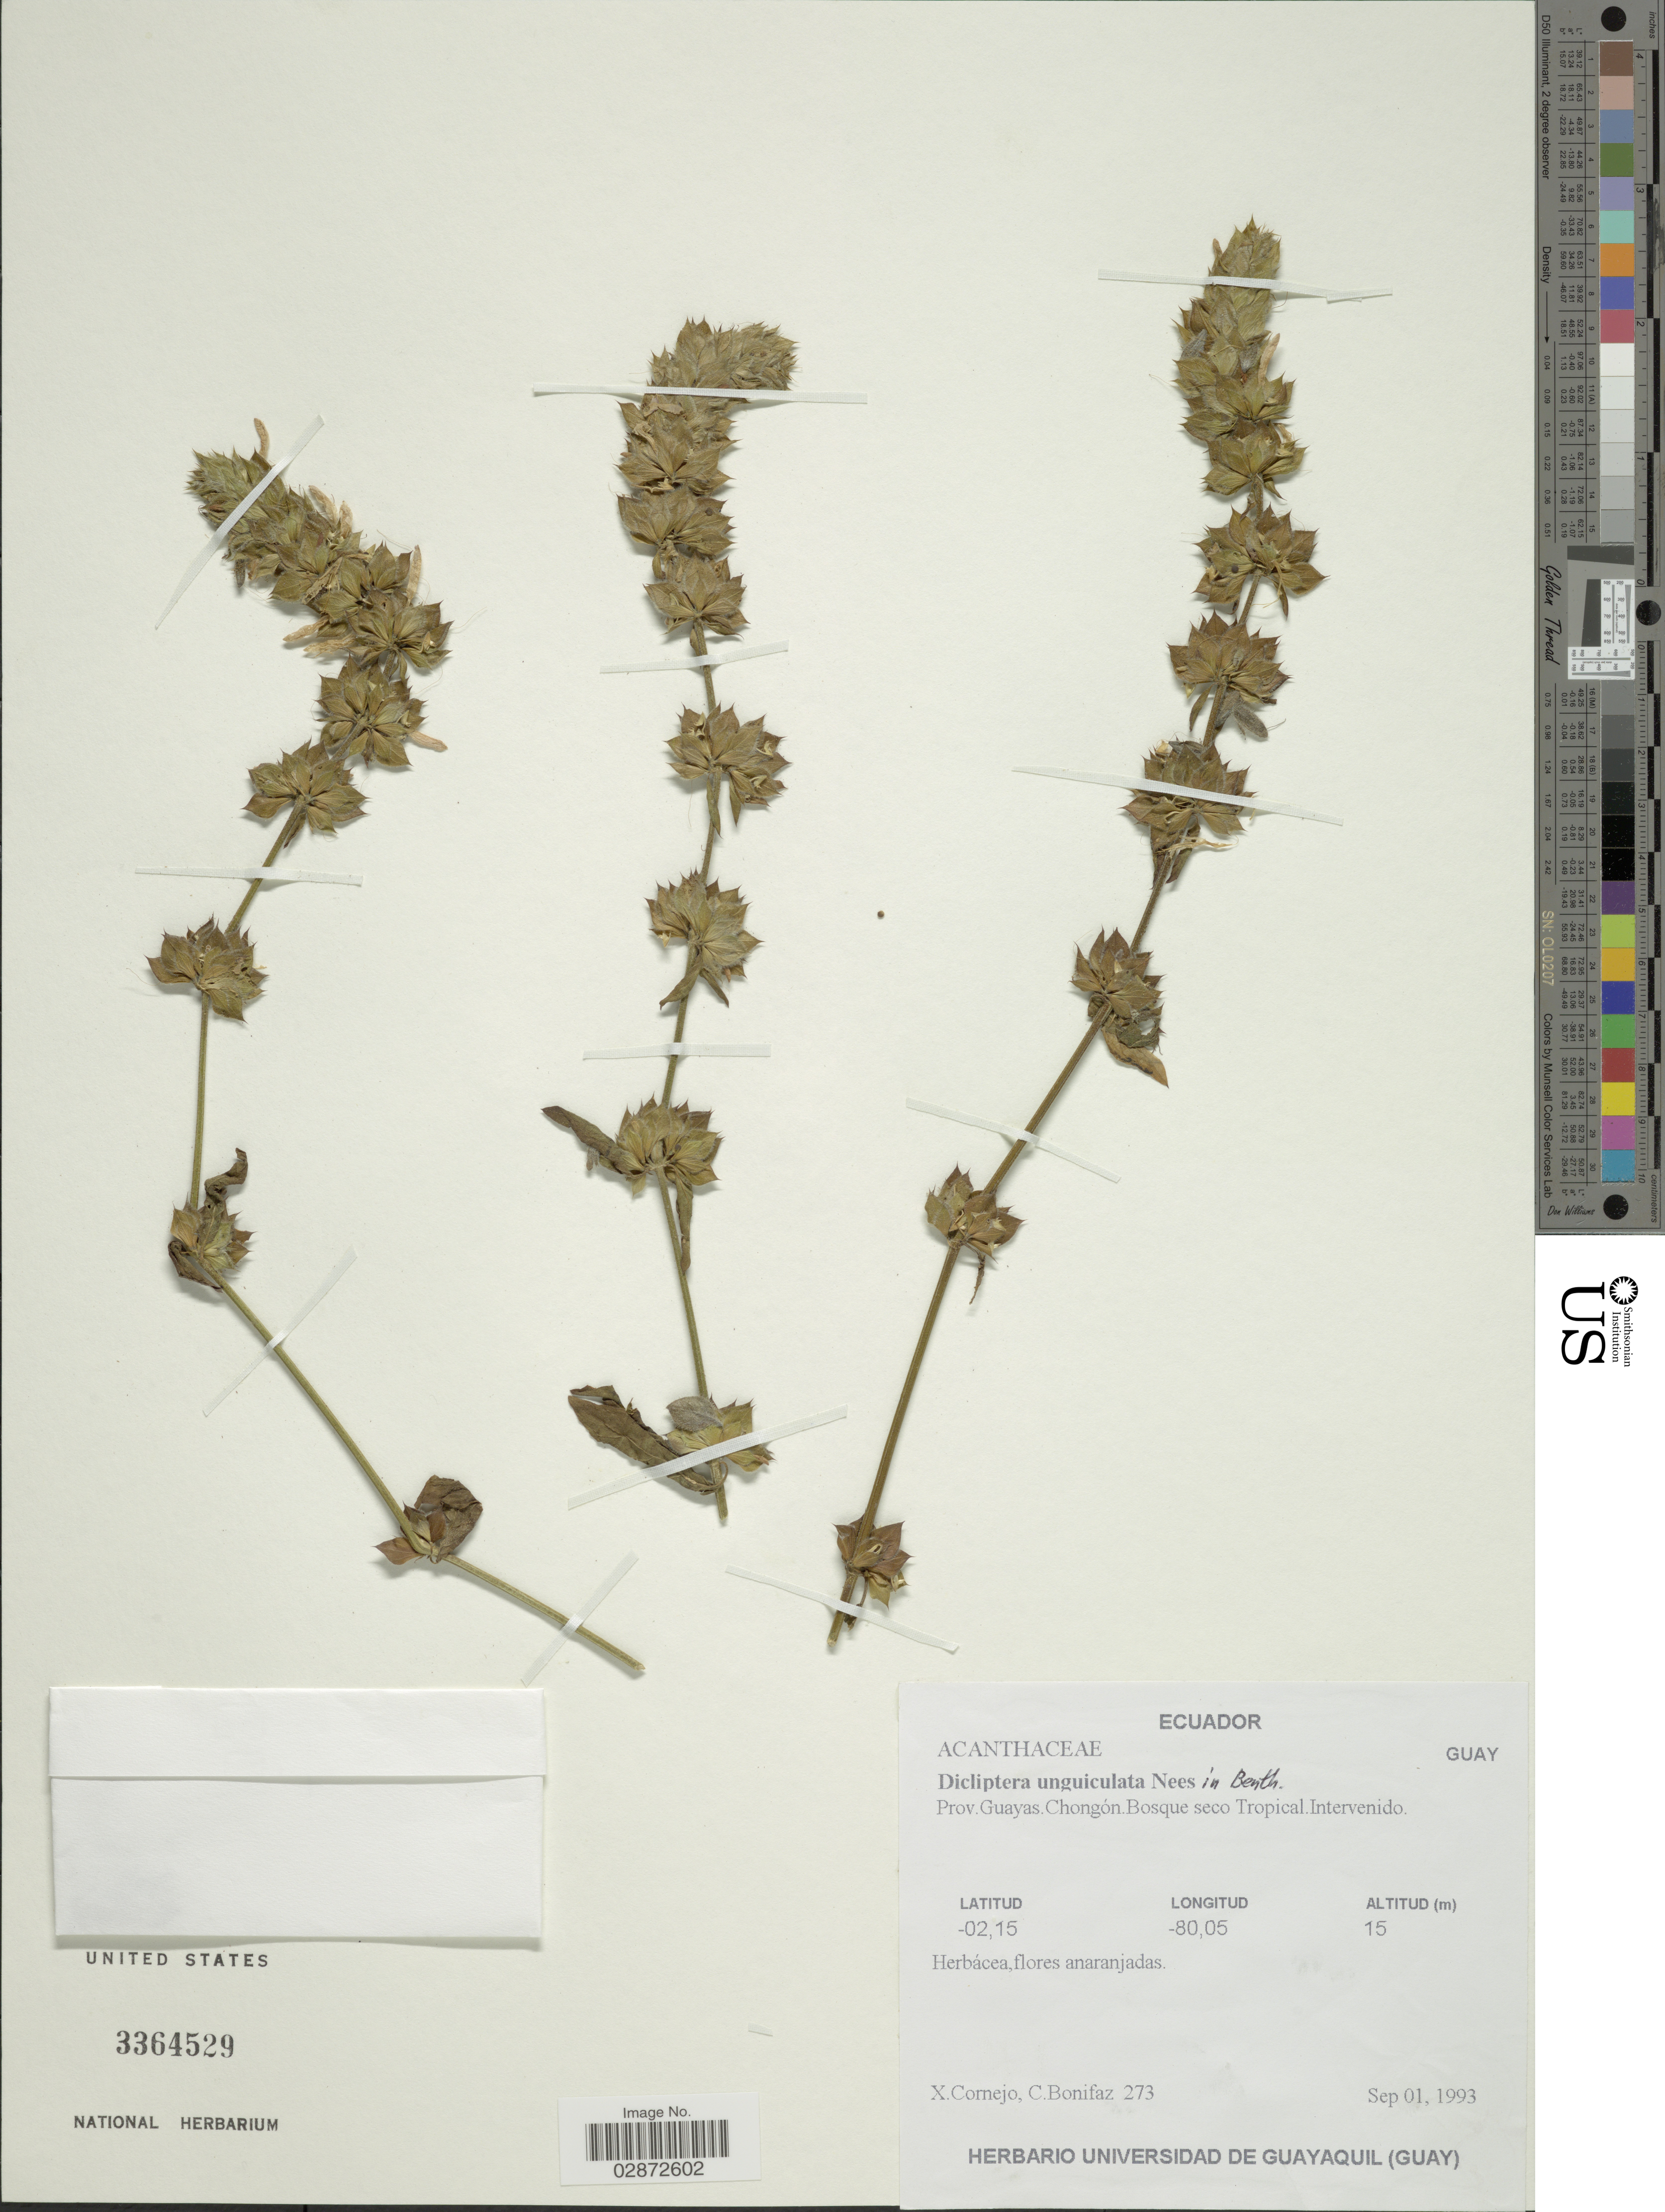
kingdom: Plantae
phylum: Tracheophyta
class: Magnoliopsida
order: Lamiales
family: Acanthaceae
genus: Dicliptera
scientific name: Dicliptera unguiculata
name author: Nees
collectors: X. F. Cornejo & C. Bonifaz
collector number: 273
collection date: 1993-09-01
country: Ecuador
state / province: Guayas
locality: Prov. Guayas. Chongón. Bosque seco Tropical. Intervenido.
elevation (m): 15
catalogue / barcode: US 3364529